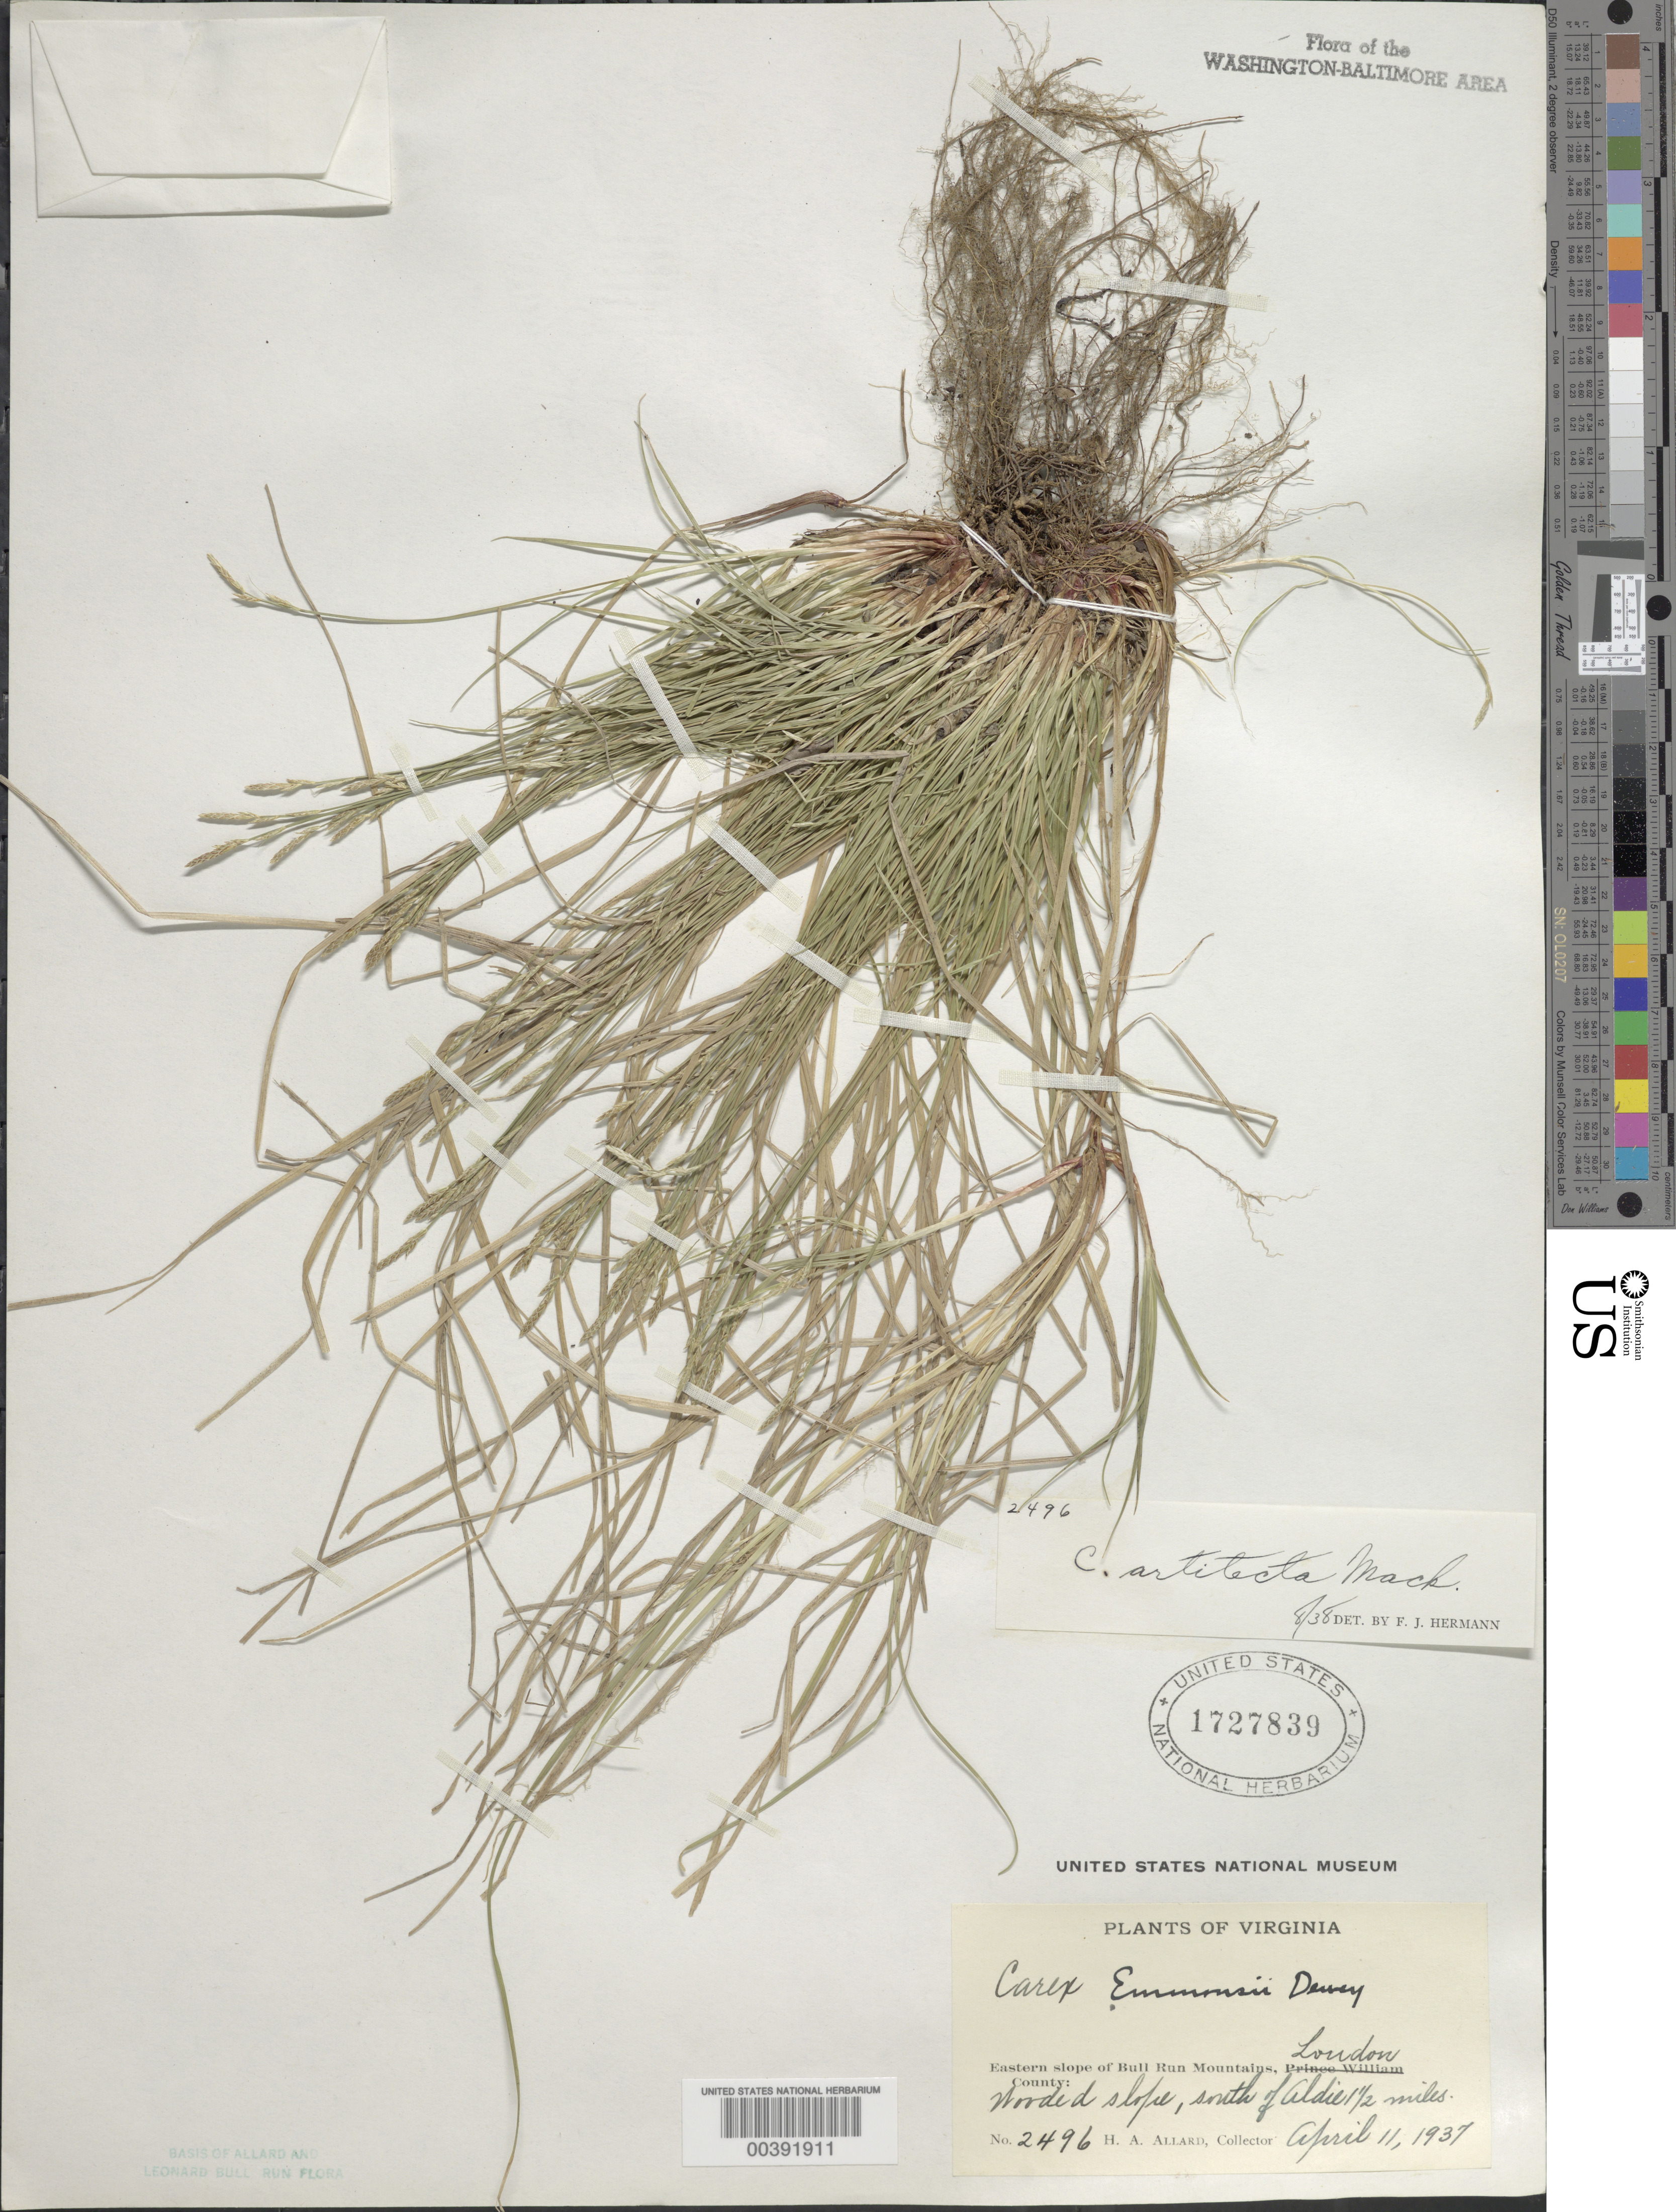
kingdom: Plantae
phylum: Tracheophyta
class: Liliopsida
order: Poales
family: Cyperaceae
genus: Carex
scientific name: Carex albicans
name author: Willd. ex Spreng.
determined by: Shetler, Stanwyn G., (US), NMNH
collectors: H. A. Allard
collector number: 2496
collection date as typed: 11 Apr 1937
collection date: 1937-04-11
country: United States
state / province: Virginia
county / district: Loudoun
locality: S of Aldie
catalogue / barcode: US 1727839